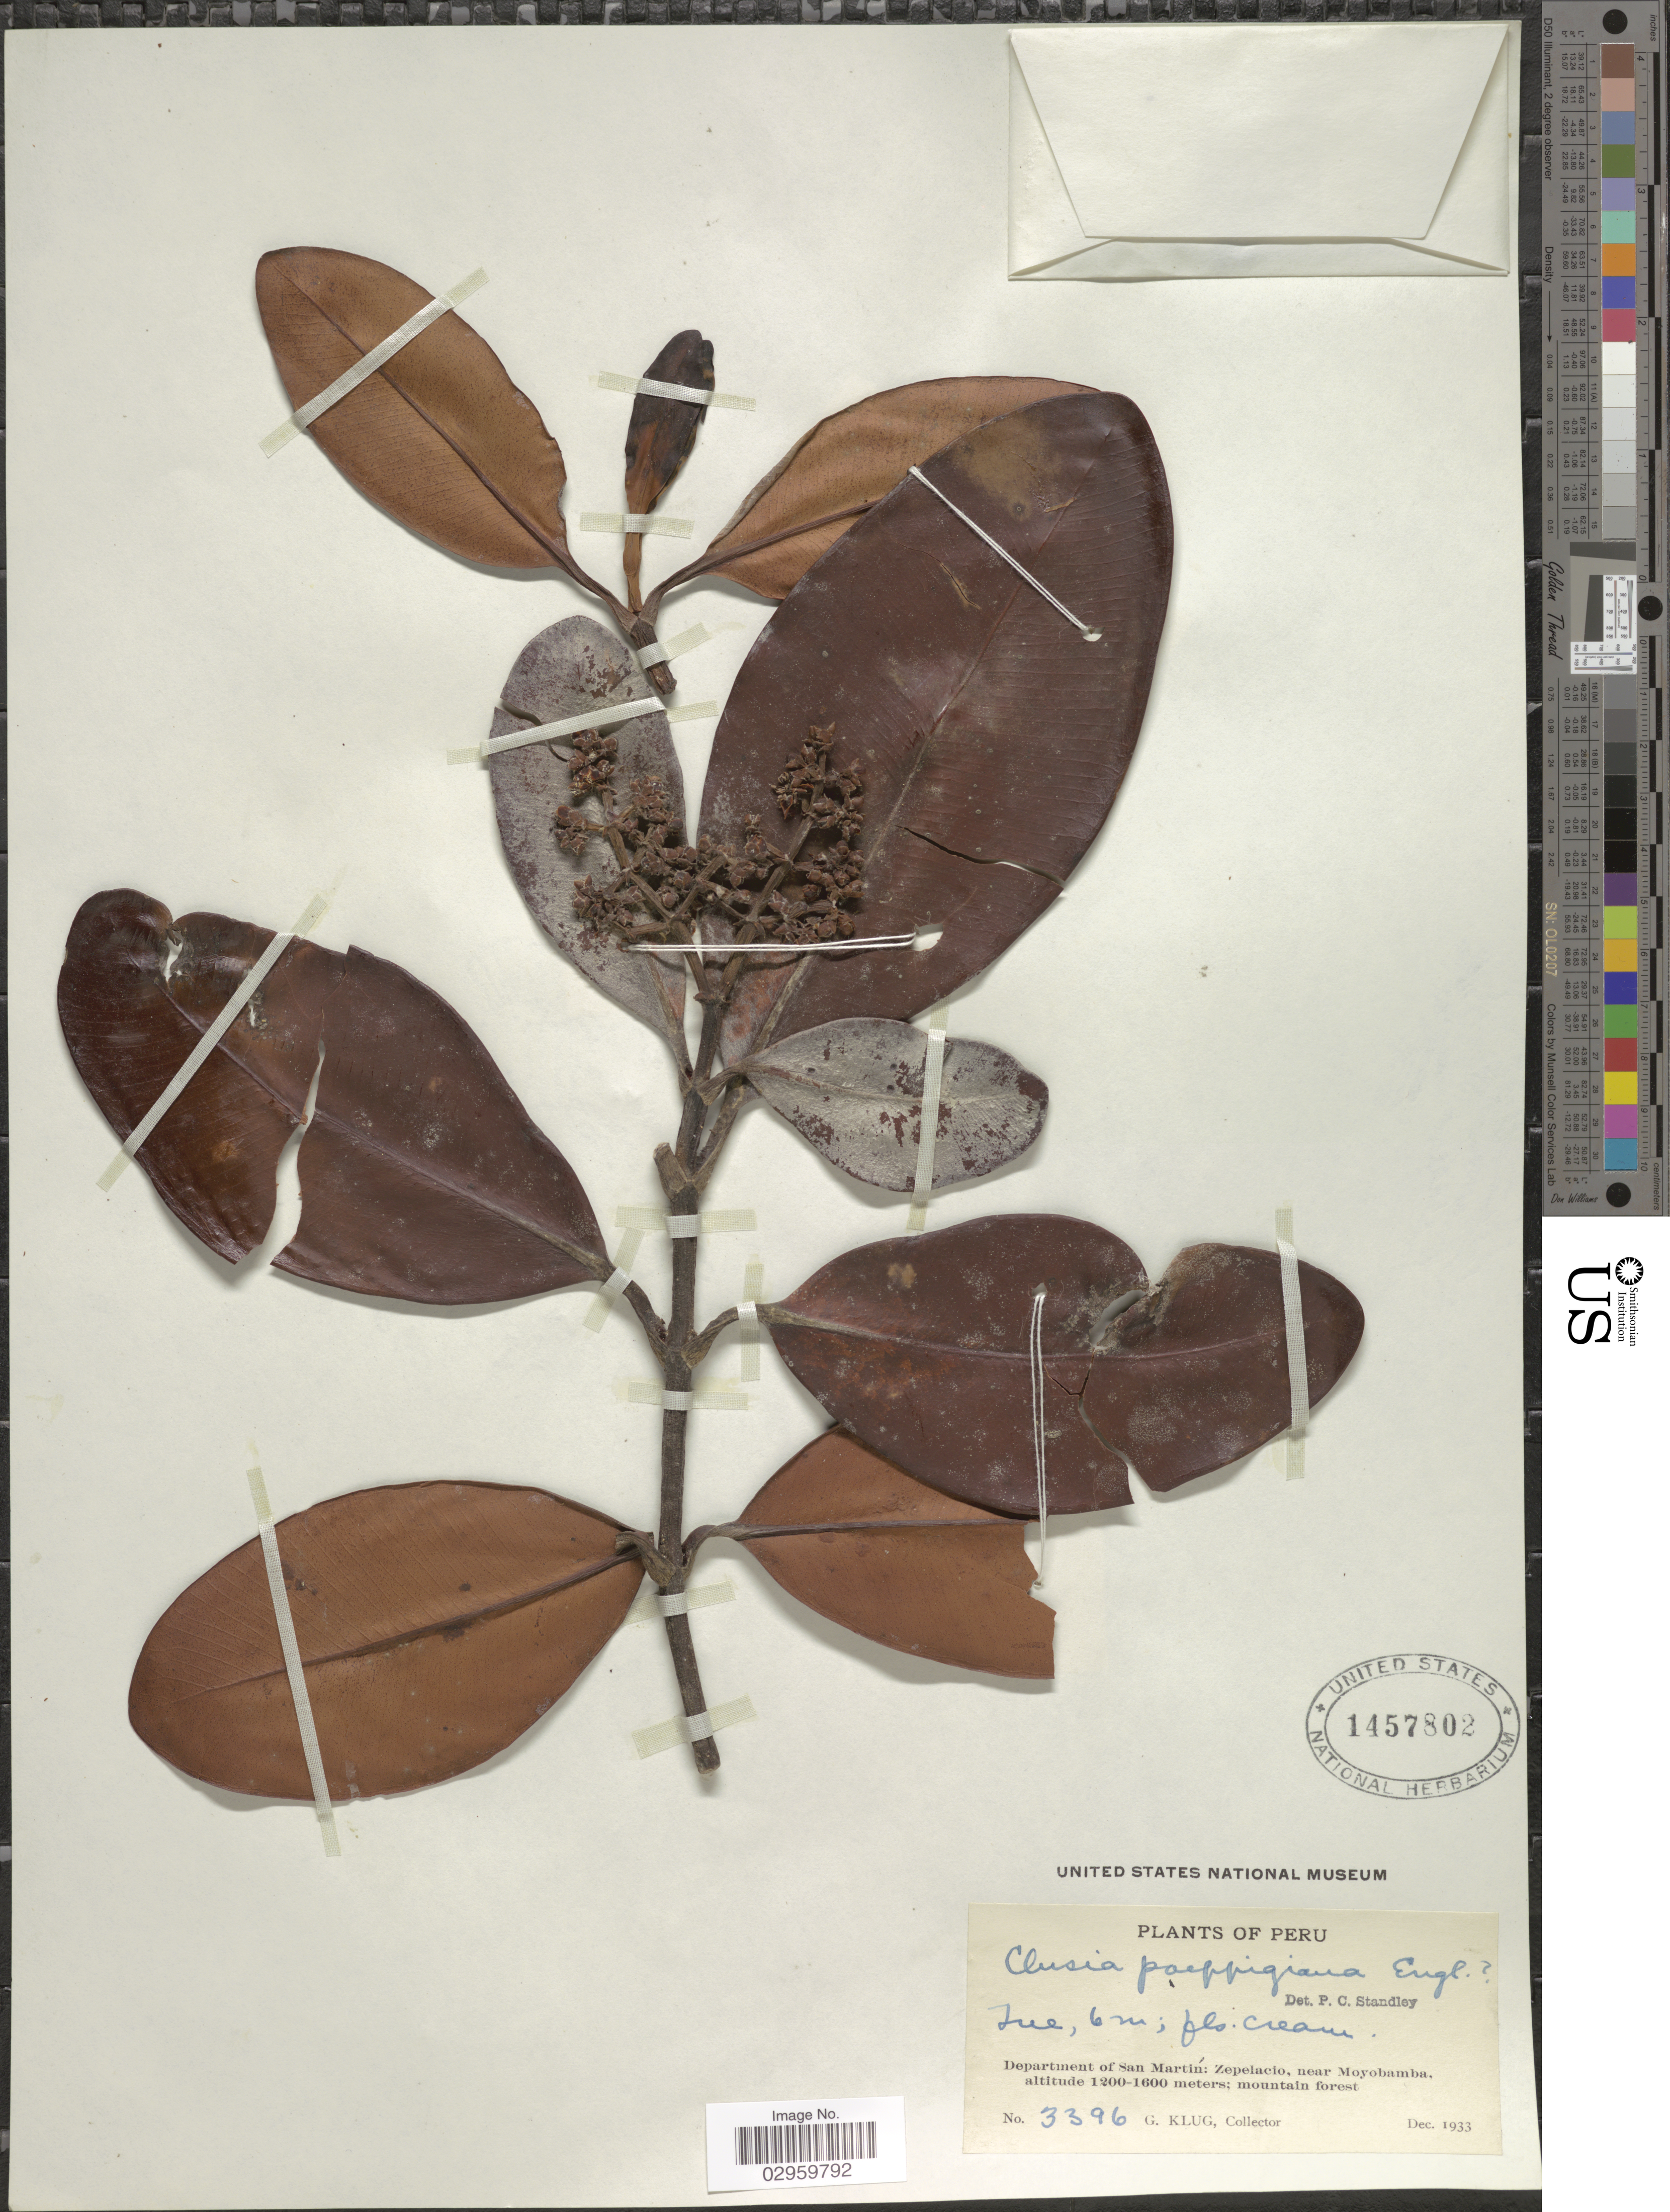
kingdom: Plantae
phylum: Tracheophyta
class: Magnoliopsida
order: Malpighiales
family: Clusiaceae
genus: Clusia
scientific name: Clusia poeppigiana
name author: Engl.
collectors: G. Klug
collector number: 3396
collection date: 1933-12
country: Peru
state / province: San Martín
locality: Department of San Martín: Zepelacio, near Moyobamba.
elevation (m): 1200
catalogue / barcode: US 1457802